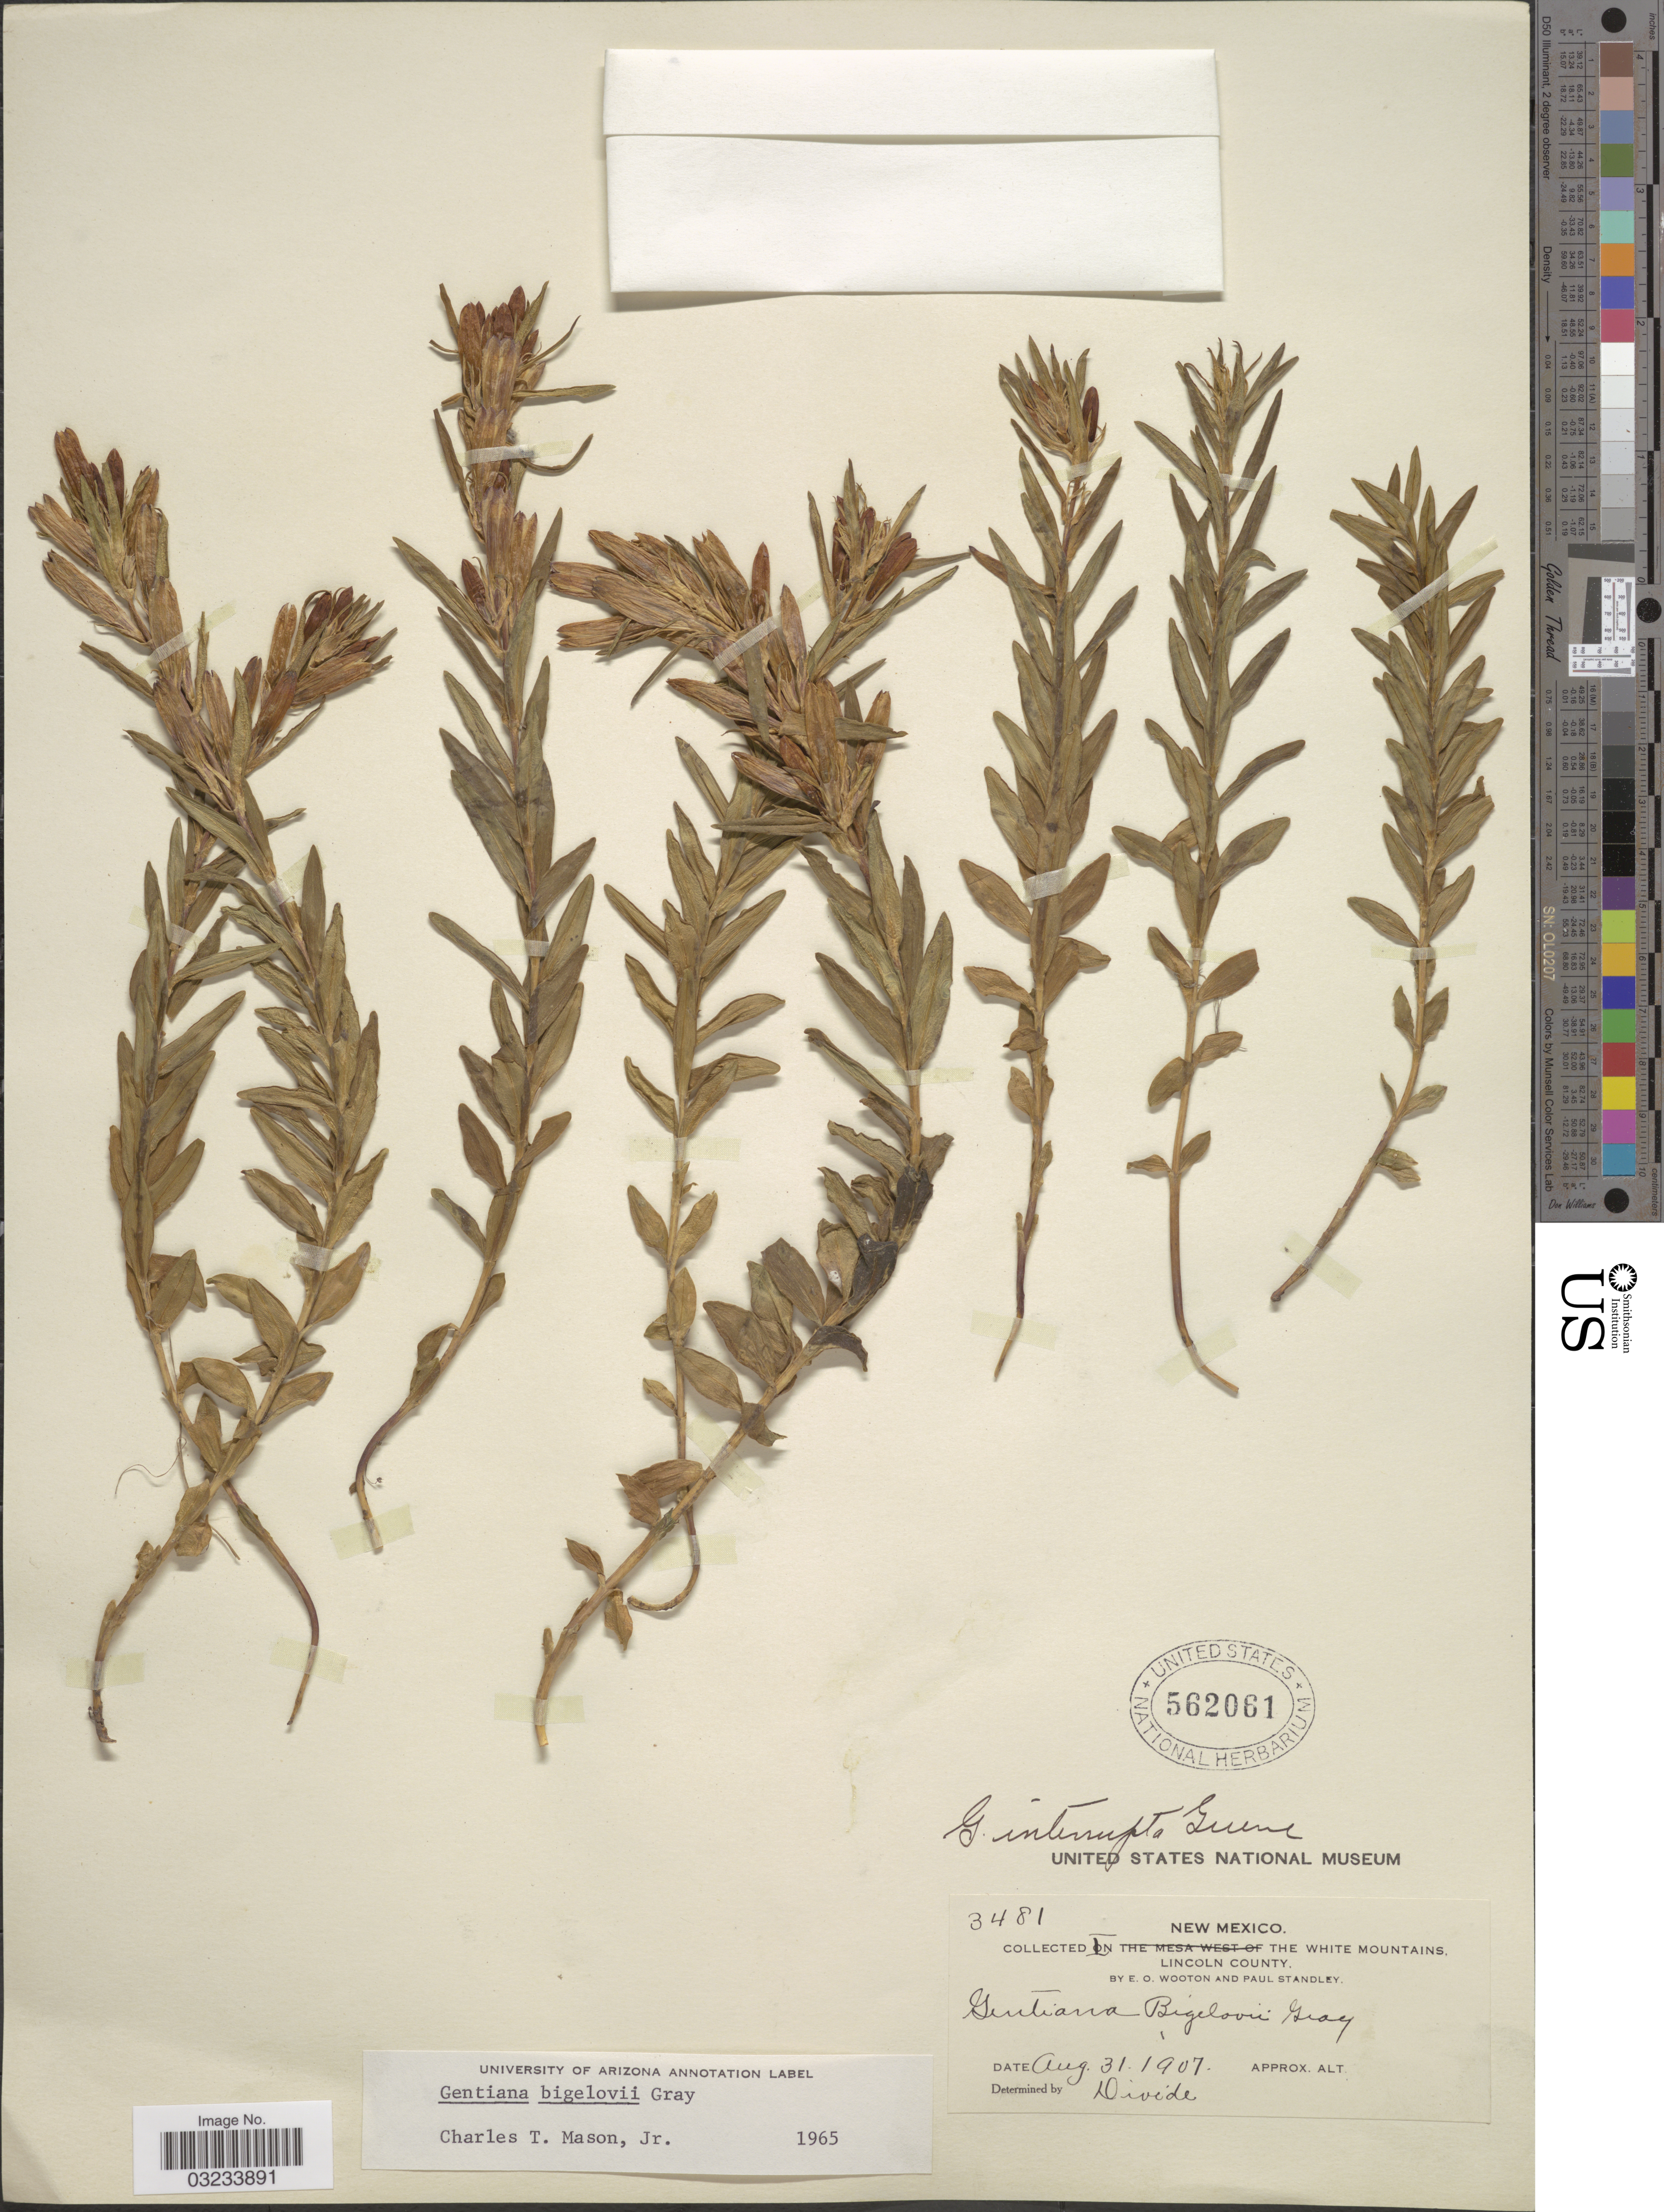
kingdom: Plantae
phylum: Tracheophyta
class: Magnoliopsida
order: Gentianales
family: Gentianaceae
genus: Gentiana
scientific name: Gentiana bigelovii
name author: A. Gray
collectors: E. O. Wooton & P. C. Standley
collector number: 3481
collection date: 1907-08-31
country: United States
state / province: New Mexico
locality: In the White Mountains, Lincoln County.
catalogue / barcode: US 562061